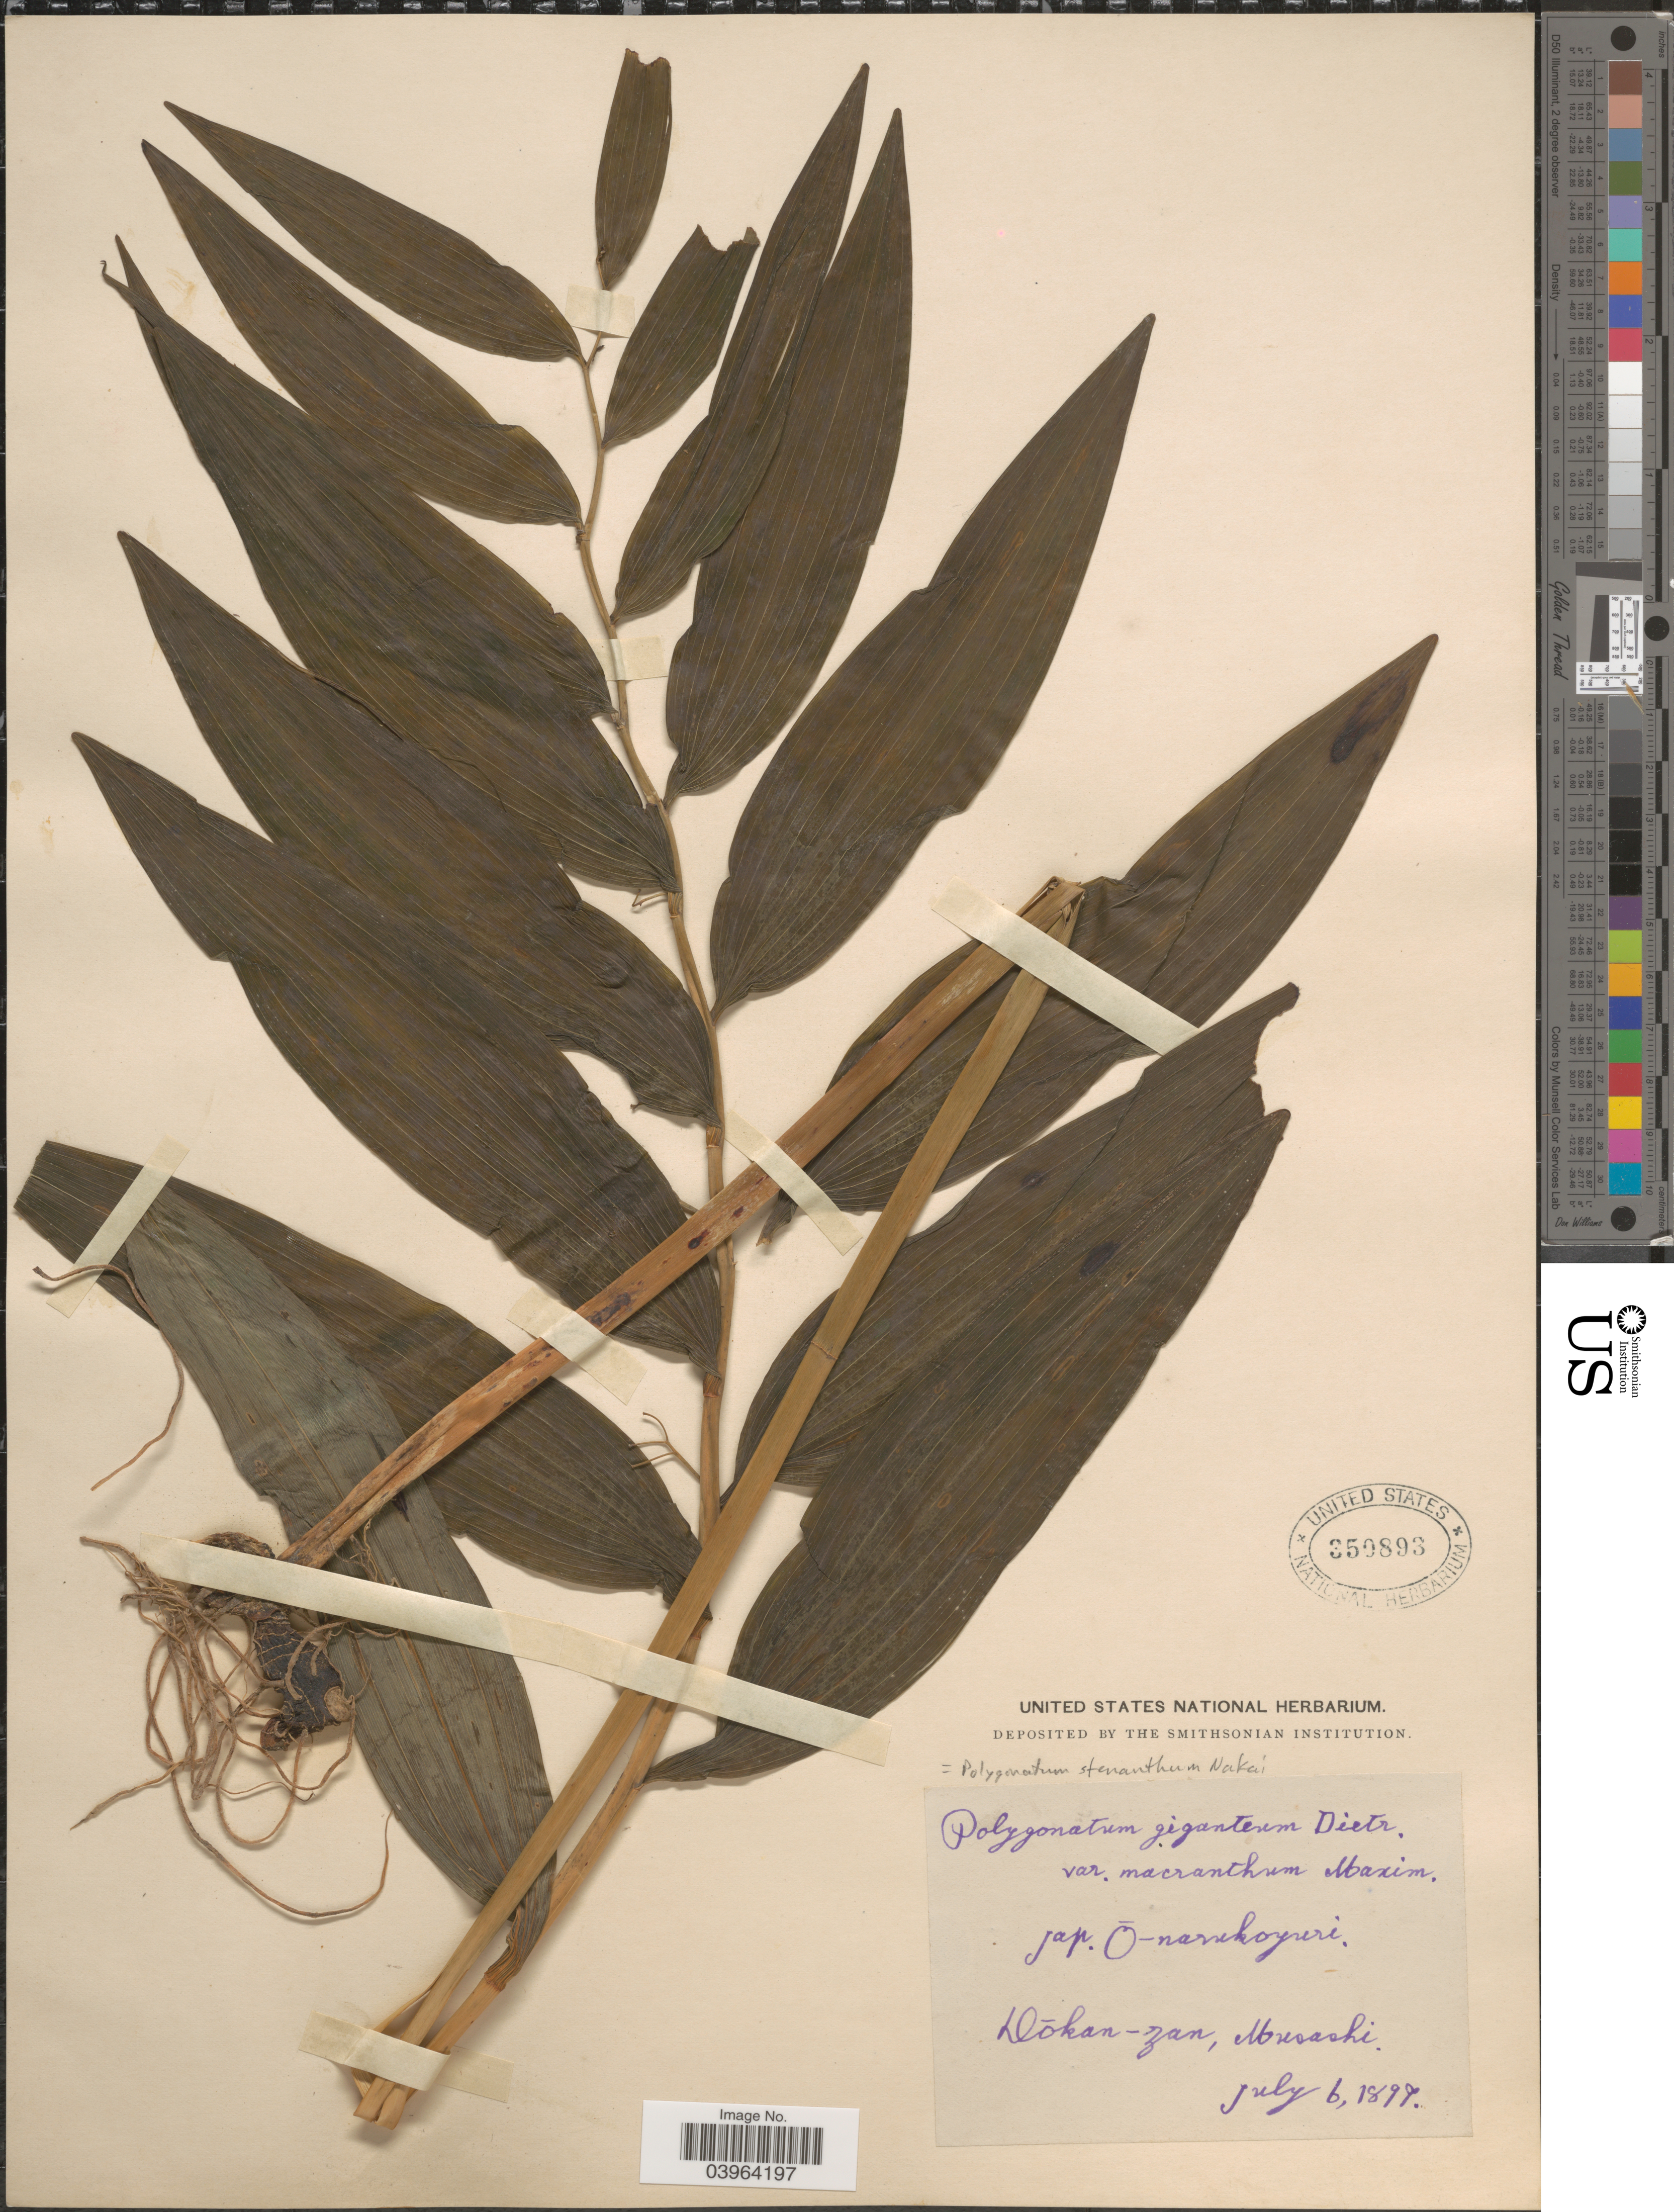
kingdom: Plantae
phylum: Tracheophyta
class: Liliopsida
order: Asparagales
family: Asparagaceae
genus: Polygonatum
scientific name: Polygonatum stenanthum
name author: Nakai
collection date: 1899-07-06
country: Japan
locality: Dokan-zan, Musashi.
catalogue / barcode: US 350893